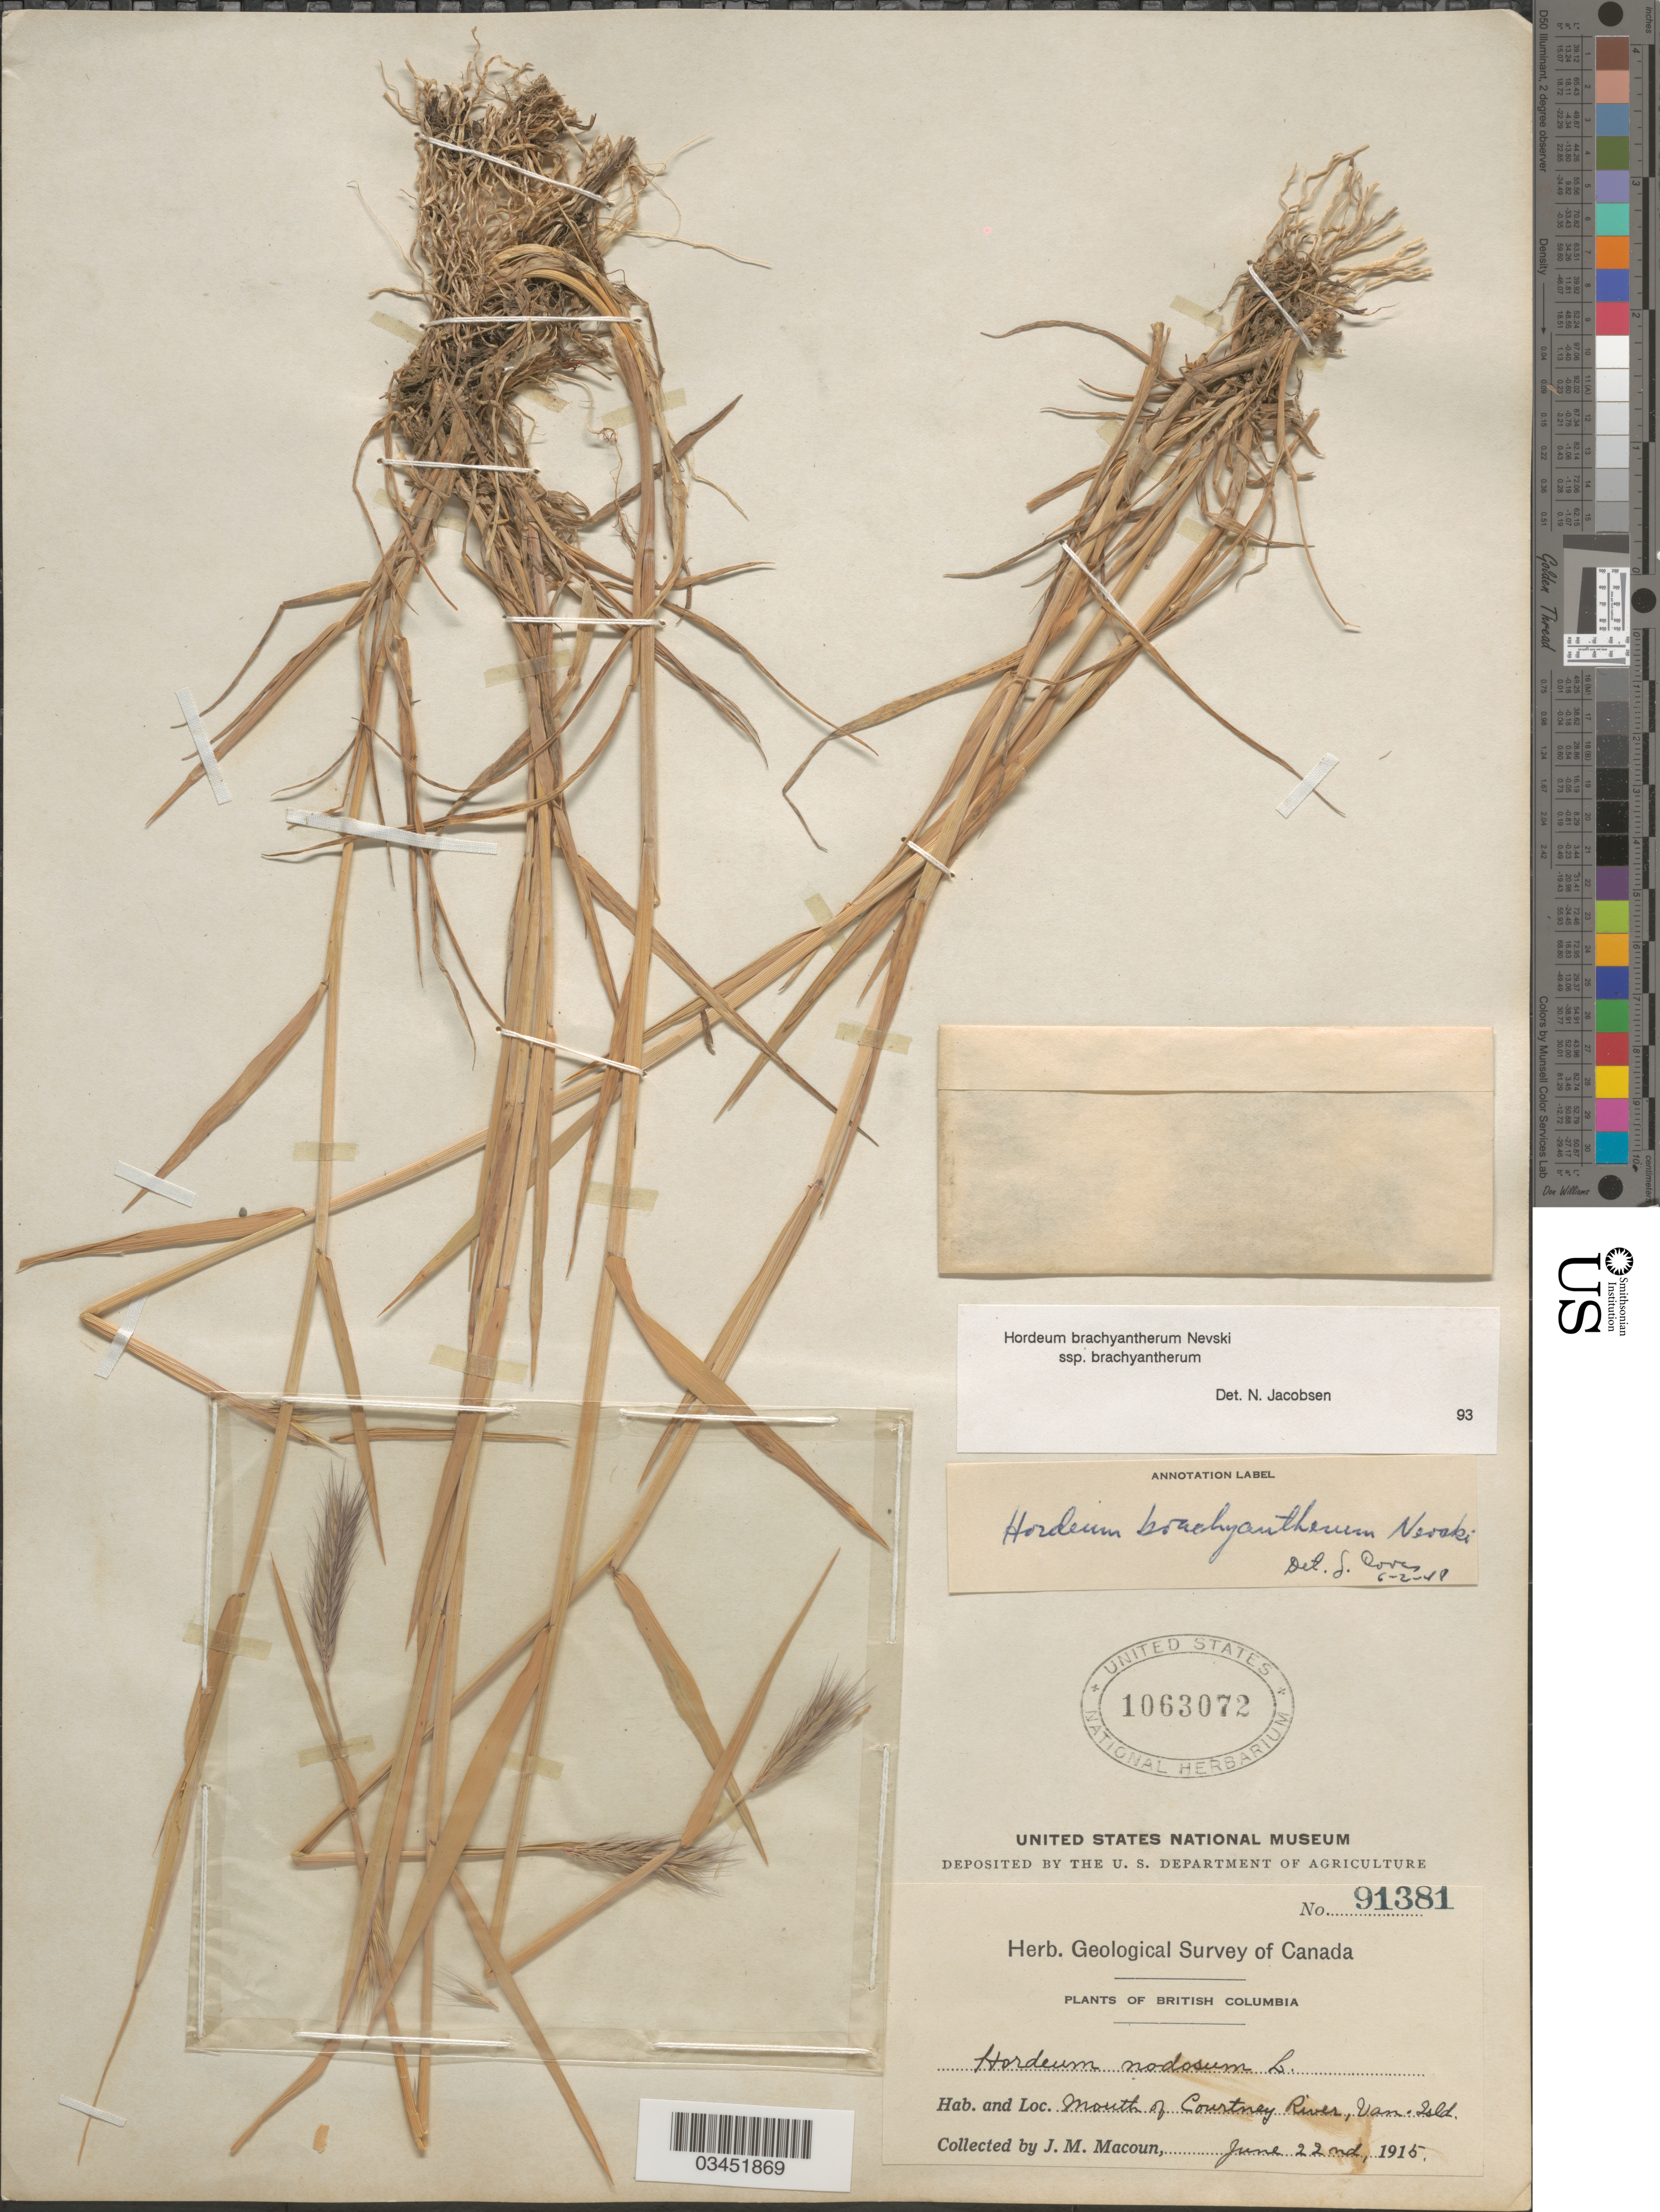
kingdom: Plantae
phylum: Tracheophyta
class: Liliopsida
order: Poales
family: Poaceae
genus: Hordeum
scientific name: Hordeum brachyantherum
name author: Nevski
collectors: J. M. Macoun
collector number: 91381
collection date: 1915-06-22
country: Canada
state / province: British Columbia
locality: Geological Survey of Canada. Mouth of Courtney River, Van. Isld.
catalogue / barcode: US 1063072